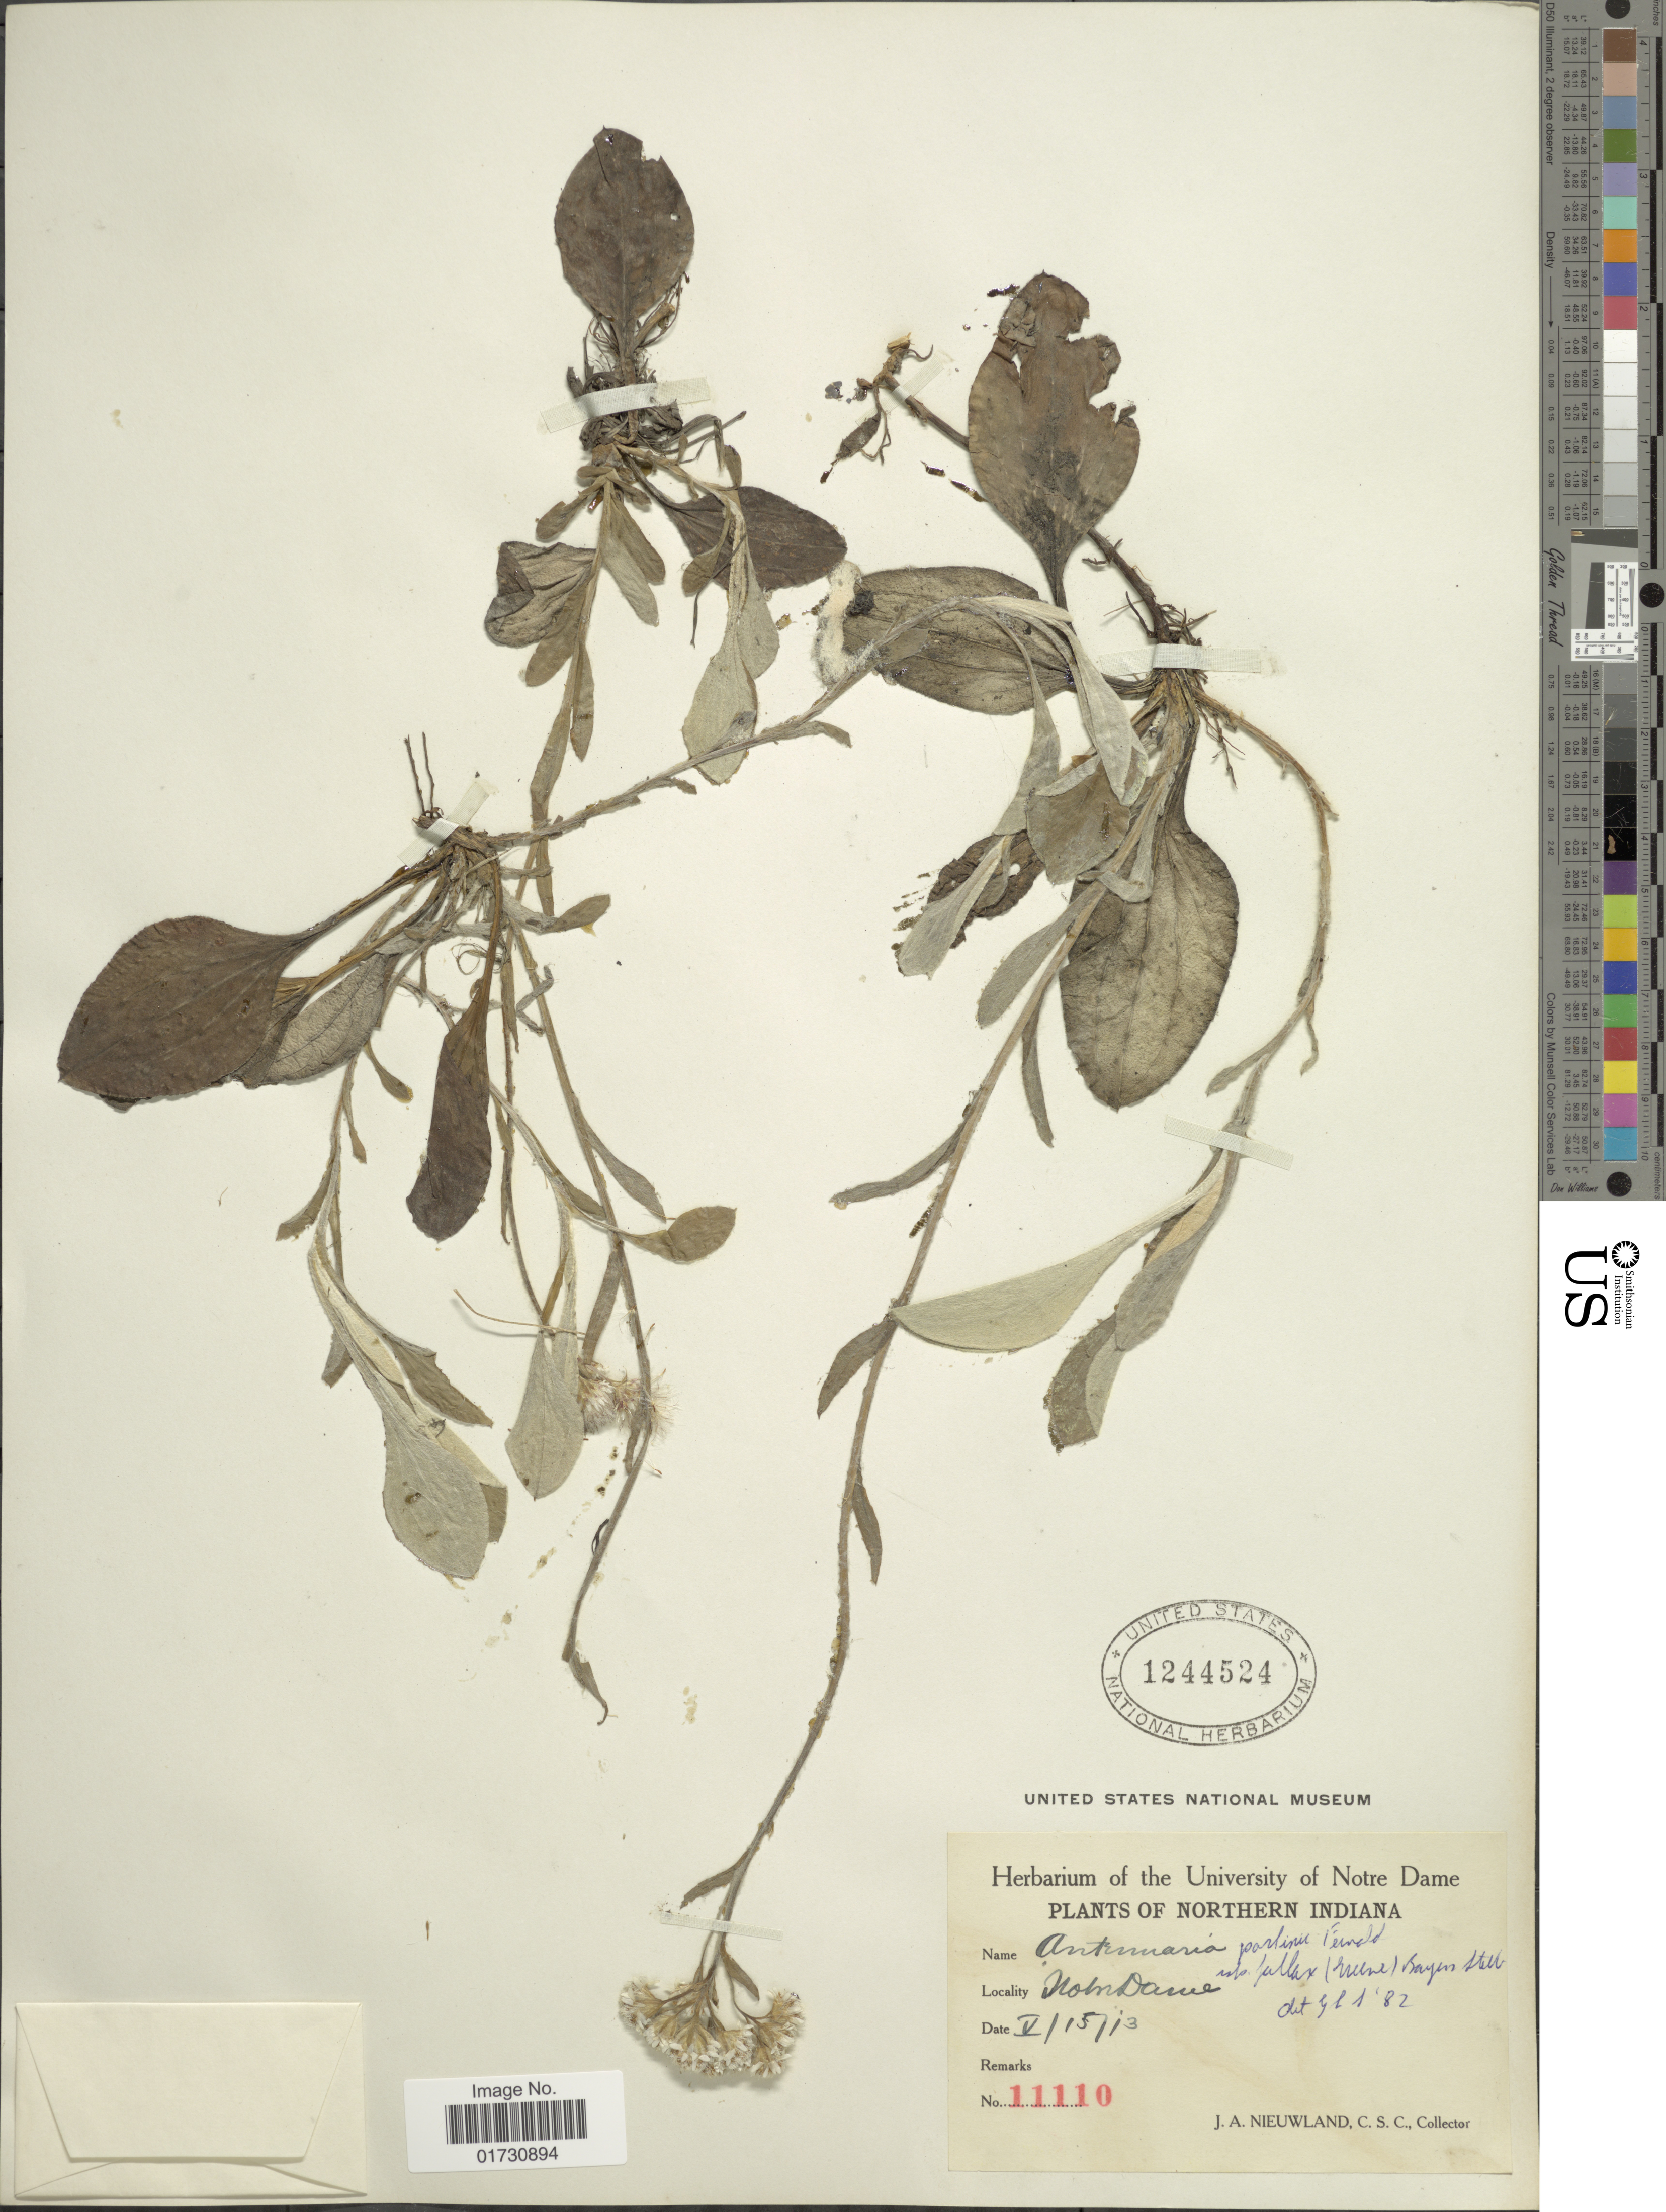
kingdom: Plantae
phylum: Tracheophyta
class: Magnoliopsida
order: Asterales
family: Asteraceae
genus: Antennaria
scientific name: Antennaria fallax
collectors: J. A. Nieuwland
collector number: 11110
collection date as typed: Transcribed d/m/y: 15/5/13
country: United States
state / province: Indiana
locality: Northern Indiana, Nomdawe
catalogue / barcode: US 1244524